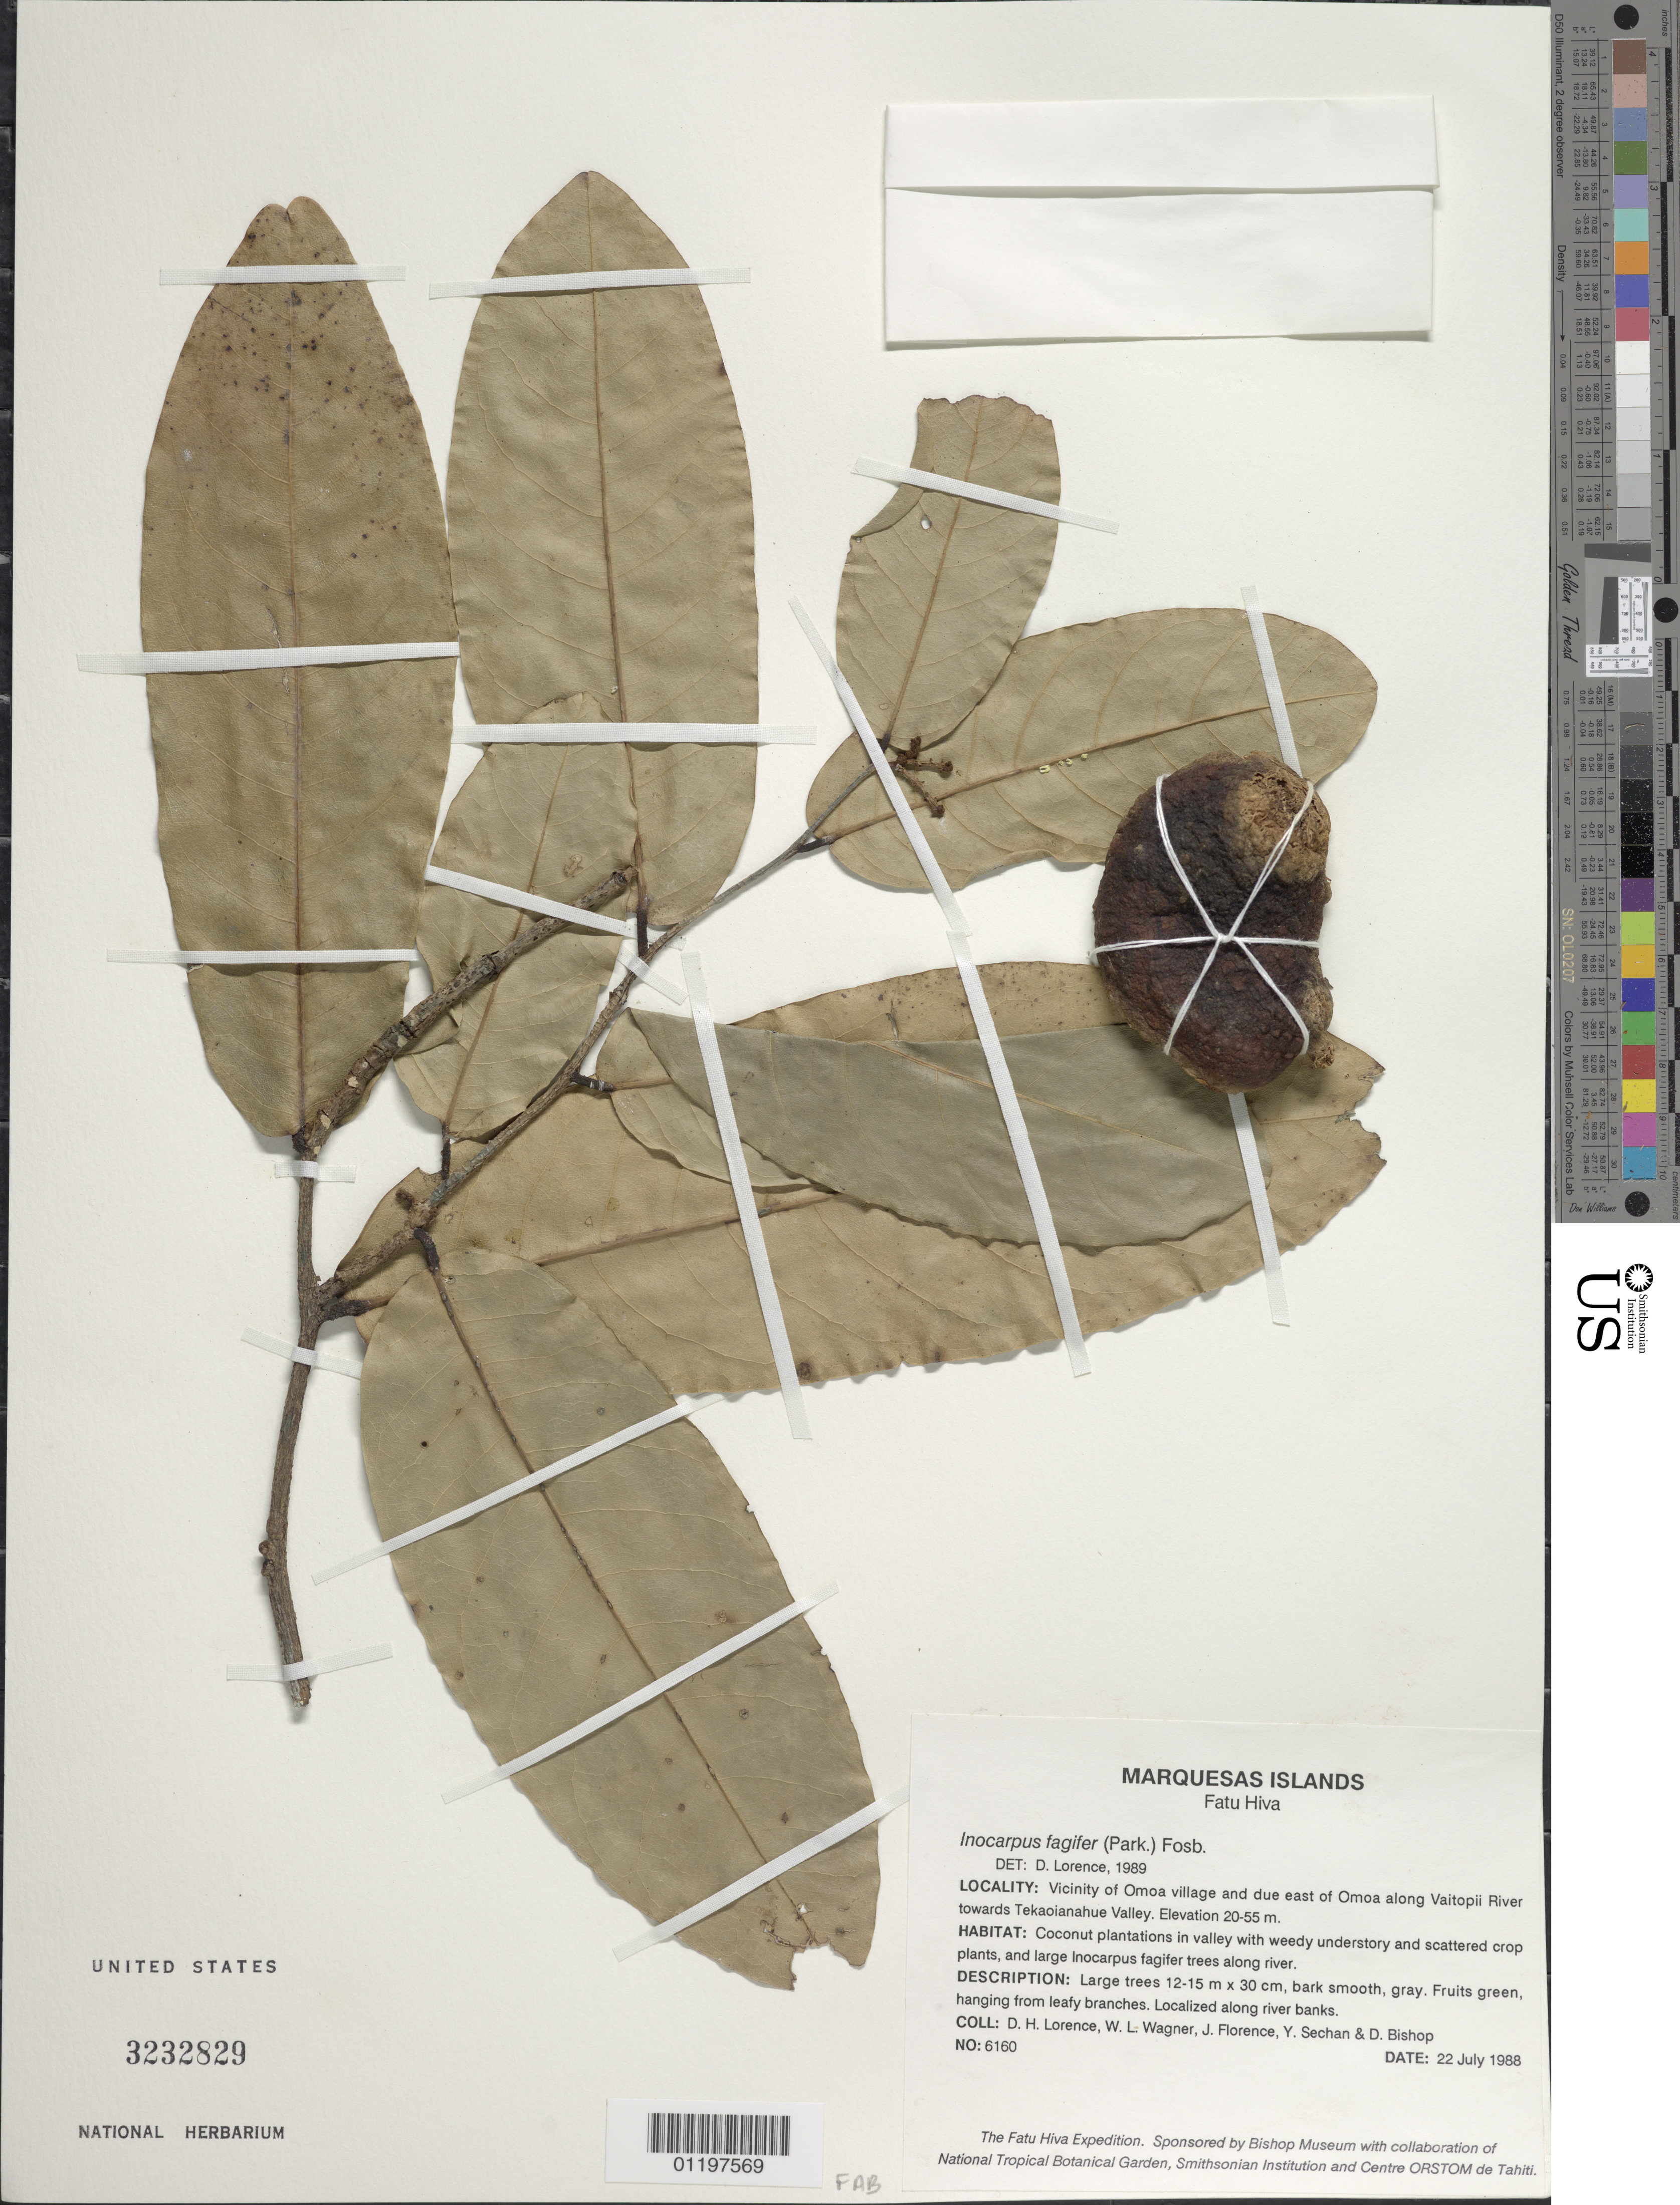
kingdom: Plantae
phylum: Tracheophyta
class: Magnoliopsida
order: Fabales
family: Fabaceae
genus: Inocarpus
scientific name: Inocarpus fagifer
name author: (Parkinson) Fosberg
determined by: Lorence, David H., (PTBG), National Tropical Botanical Garden (UNITED STATES)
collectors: D. Lorence, W. L. Wagner, J. Florence, Y. Sechan & D. Bishop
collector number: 6160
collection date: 1988-07-22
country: French Polynesia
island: Fatu Hiva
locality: Vicinity of 'Omo'a village and due E of 'Omo'a along Vaitopii River towards Tekaoianahue Valley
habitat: Coconut plantations in valley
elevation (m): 20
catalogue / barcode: US 3232829